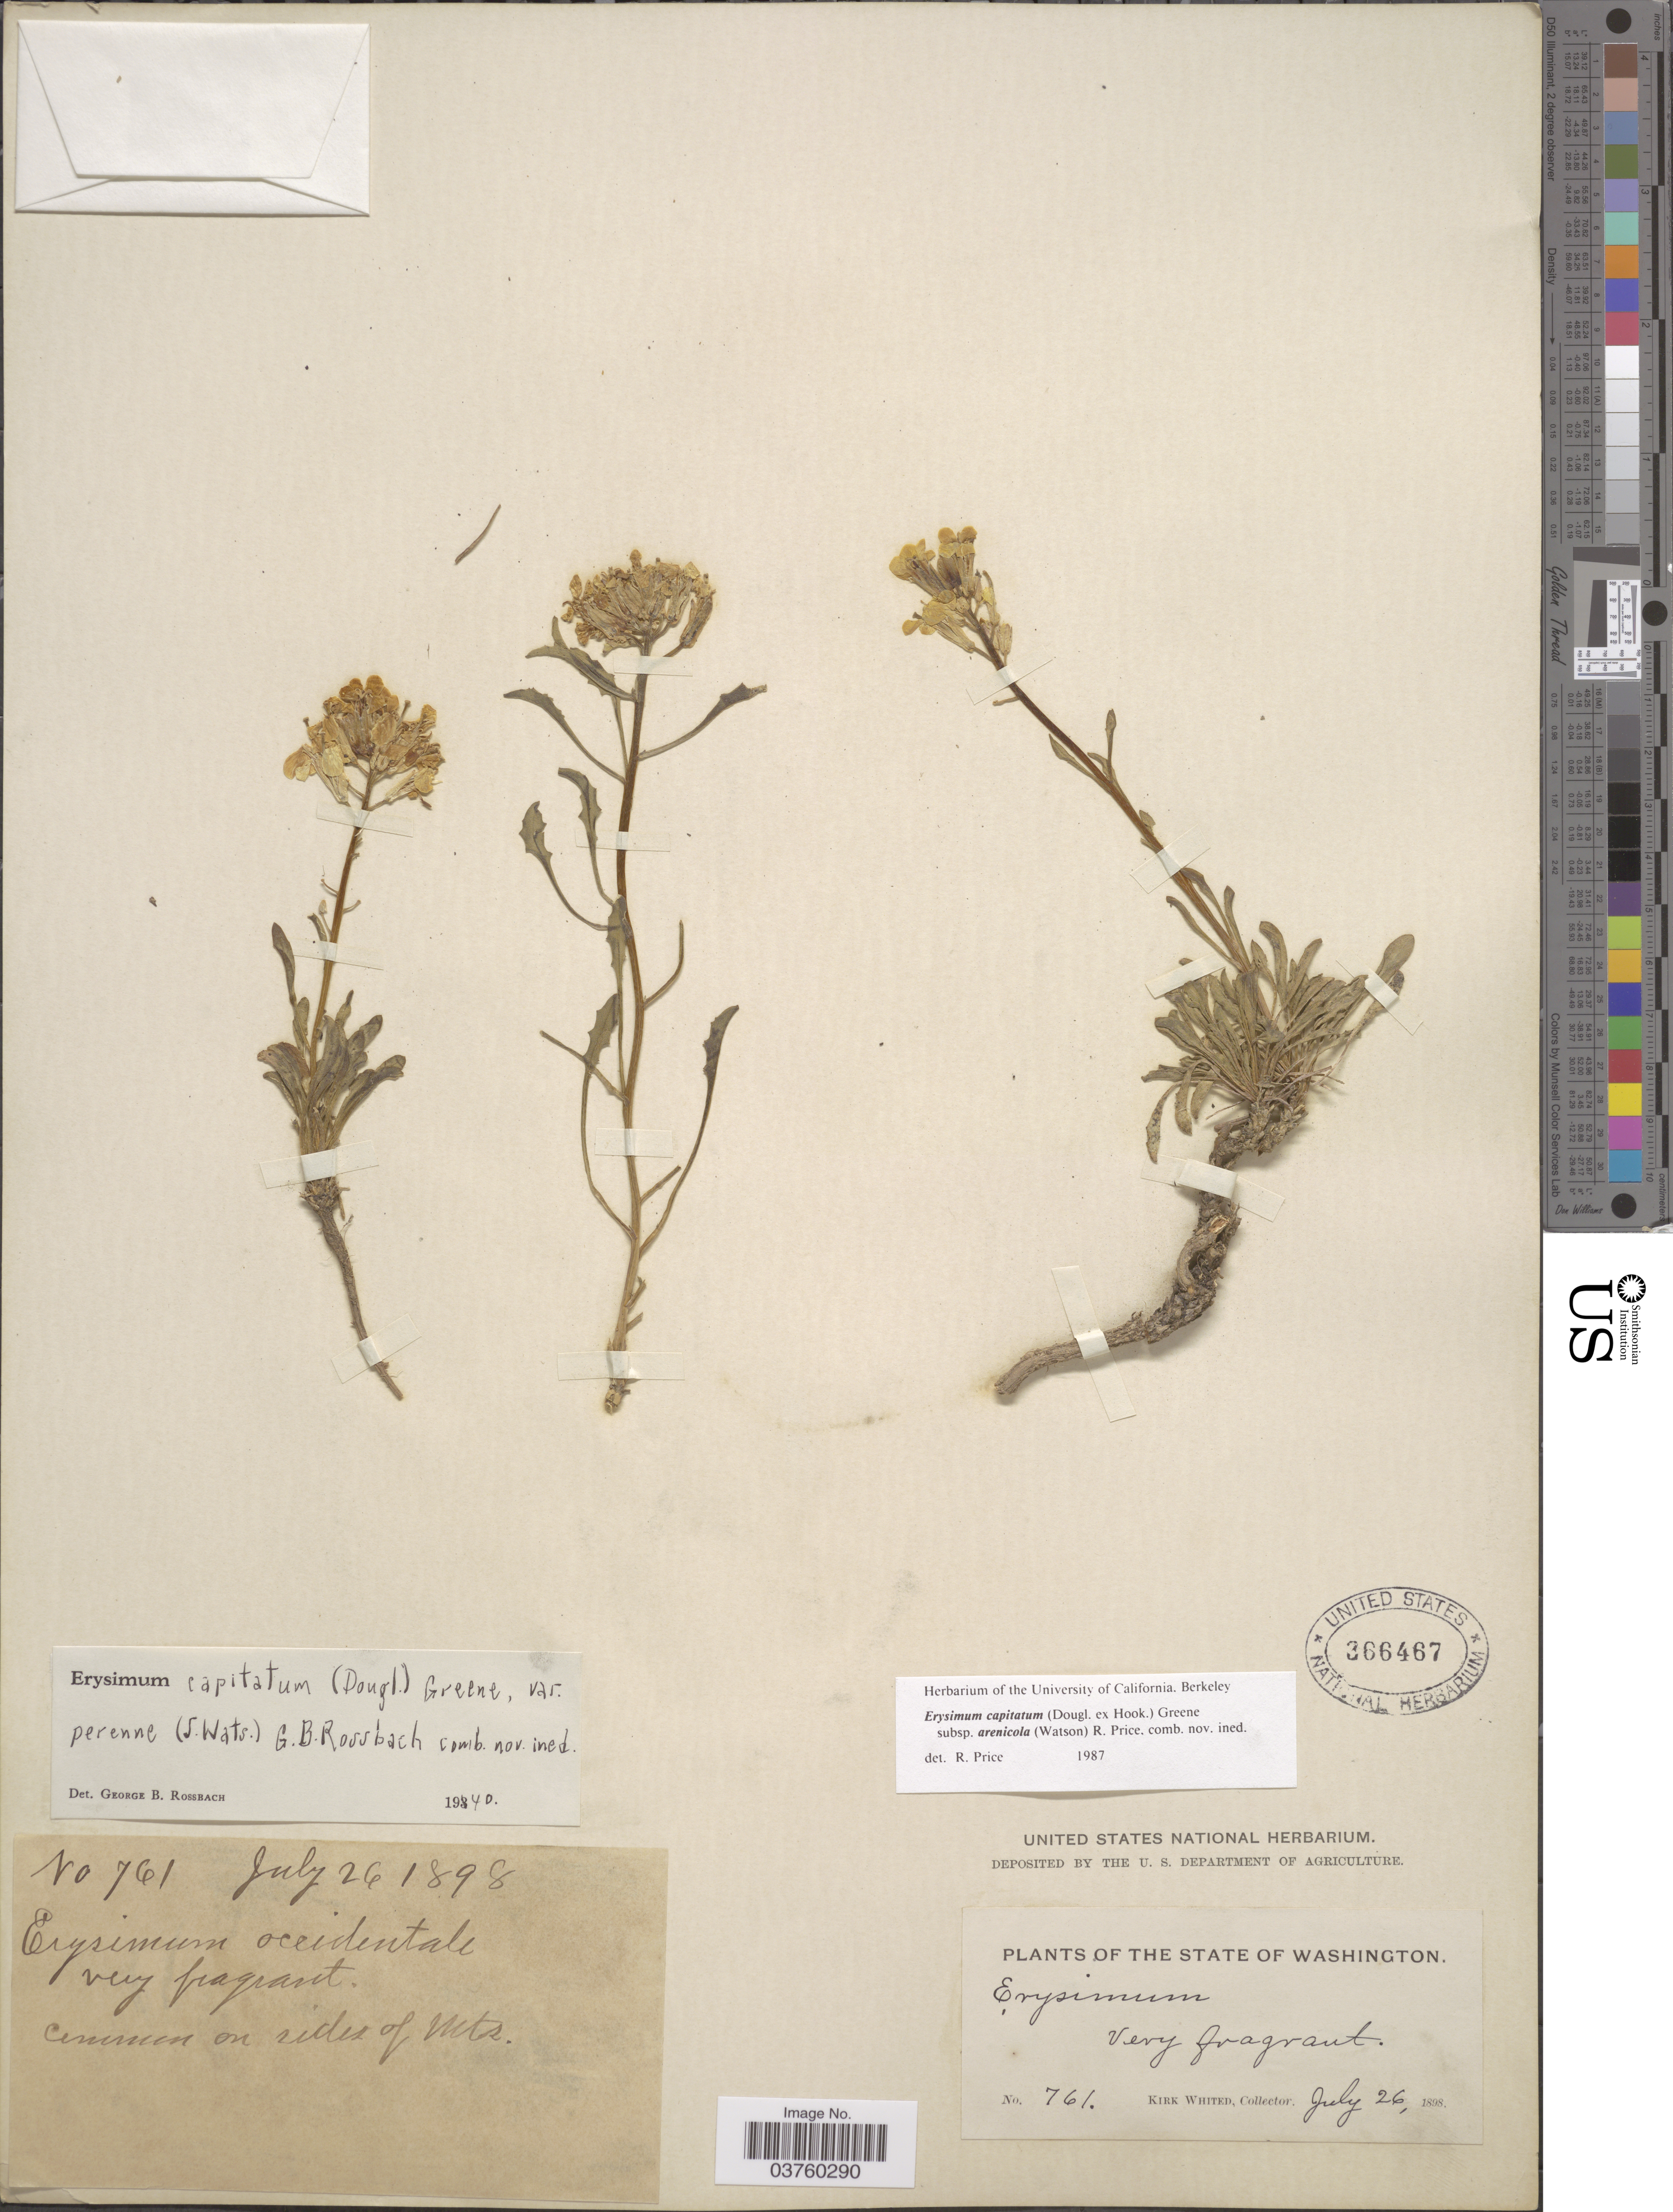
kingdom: Plantae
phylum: Tracheophyta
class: Magnoliopsida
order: Brassicales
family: Brassicaceae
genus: Erysimum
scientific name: Erysimum capitatum subsp. arenicola (S. Watson) R.A. Price, comb. nov. ined.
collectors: K. Whited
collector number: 761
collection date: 1898-07-26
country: United States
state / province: Washington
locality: Common on sides of Mts.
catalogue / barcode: US 366467